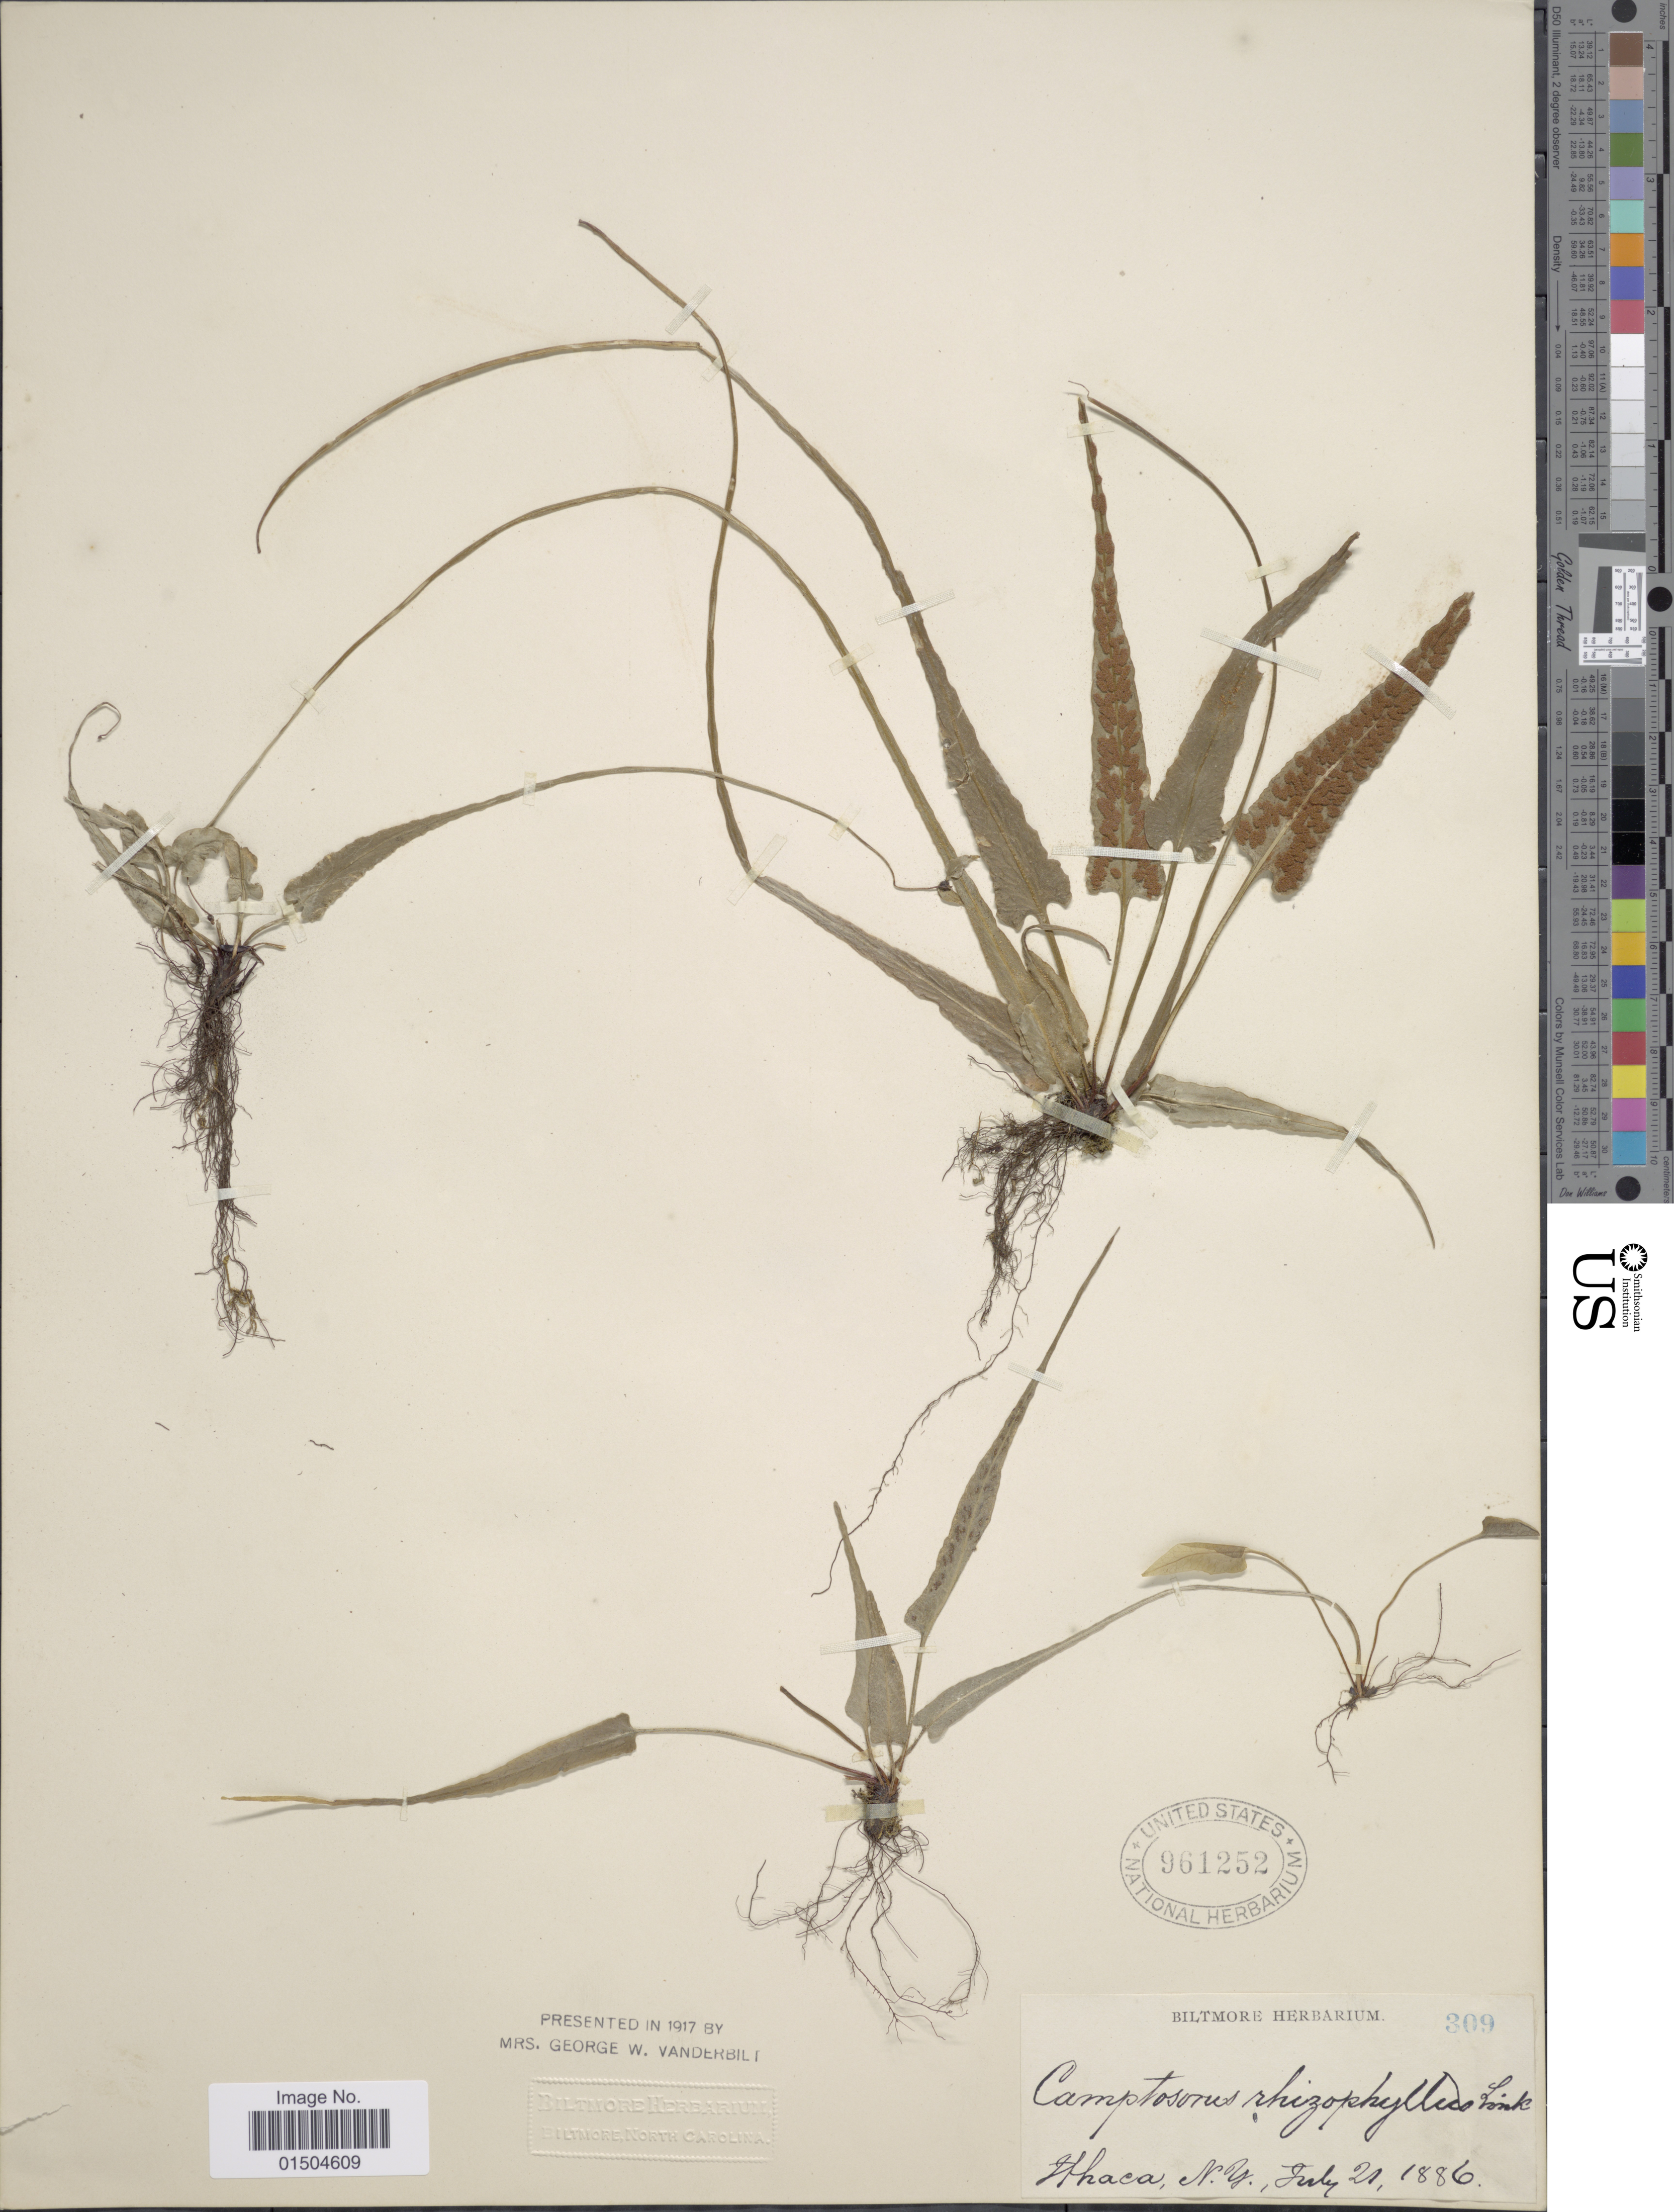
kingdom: Plantae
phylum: Tracheophyta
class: Polypodiopsida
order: Polypodiales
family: Aspleniaceae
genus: Asplenium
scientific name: Asplenium rhizophyllum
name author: L.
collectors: ex herb. Biltmore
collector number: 309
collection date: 1886-07-21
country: United States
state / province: New York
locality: Ithaca.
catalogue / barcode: US 961252